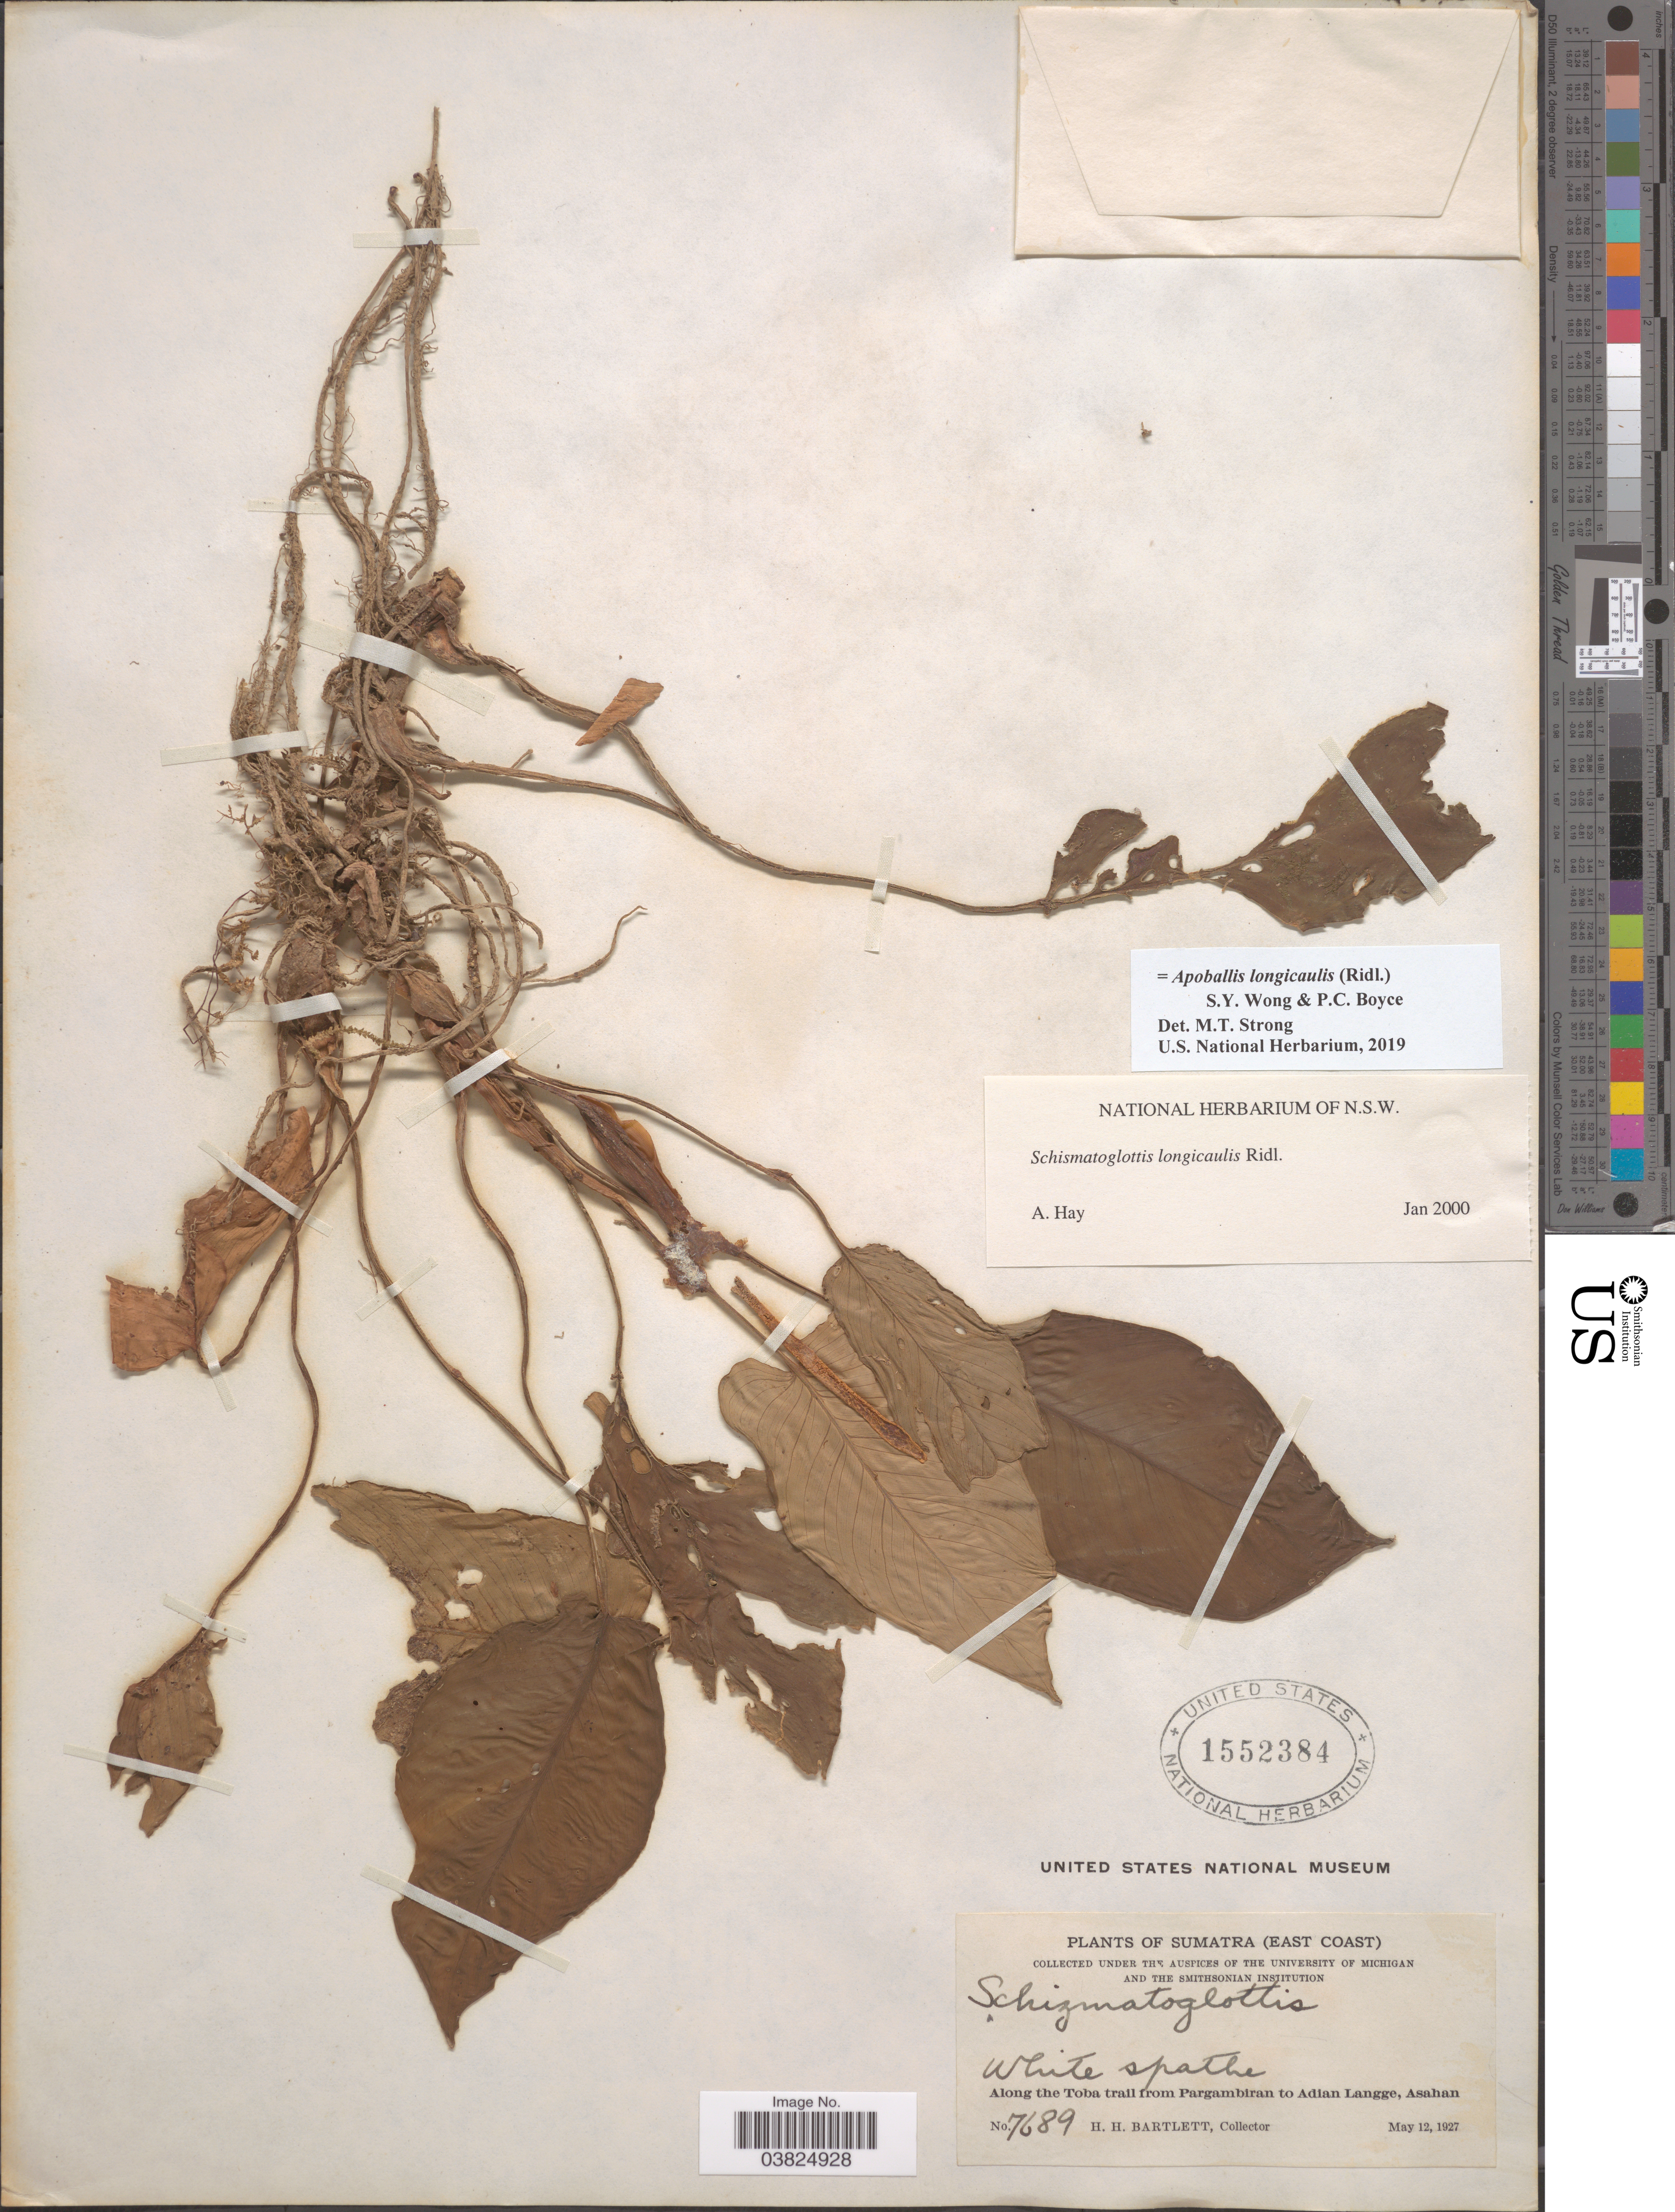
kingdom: Plantae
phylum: Tracheophyta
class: Liliopsida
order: Alismatales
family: Araceae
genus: Apoballis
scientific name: Apoballis longicaulis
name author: (Ridl.) S.Y. Wong & P.C. Boyce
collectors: H. H. Bartlett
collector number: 7689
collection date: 1927-05-12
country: Indonesia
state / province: Sumatra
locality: (East Coast). Along the Toba trail from Pargambiran to Adian Langge, Asahan.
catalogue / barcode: US 1552384